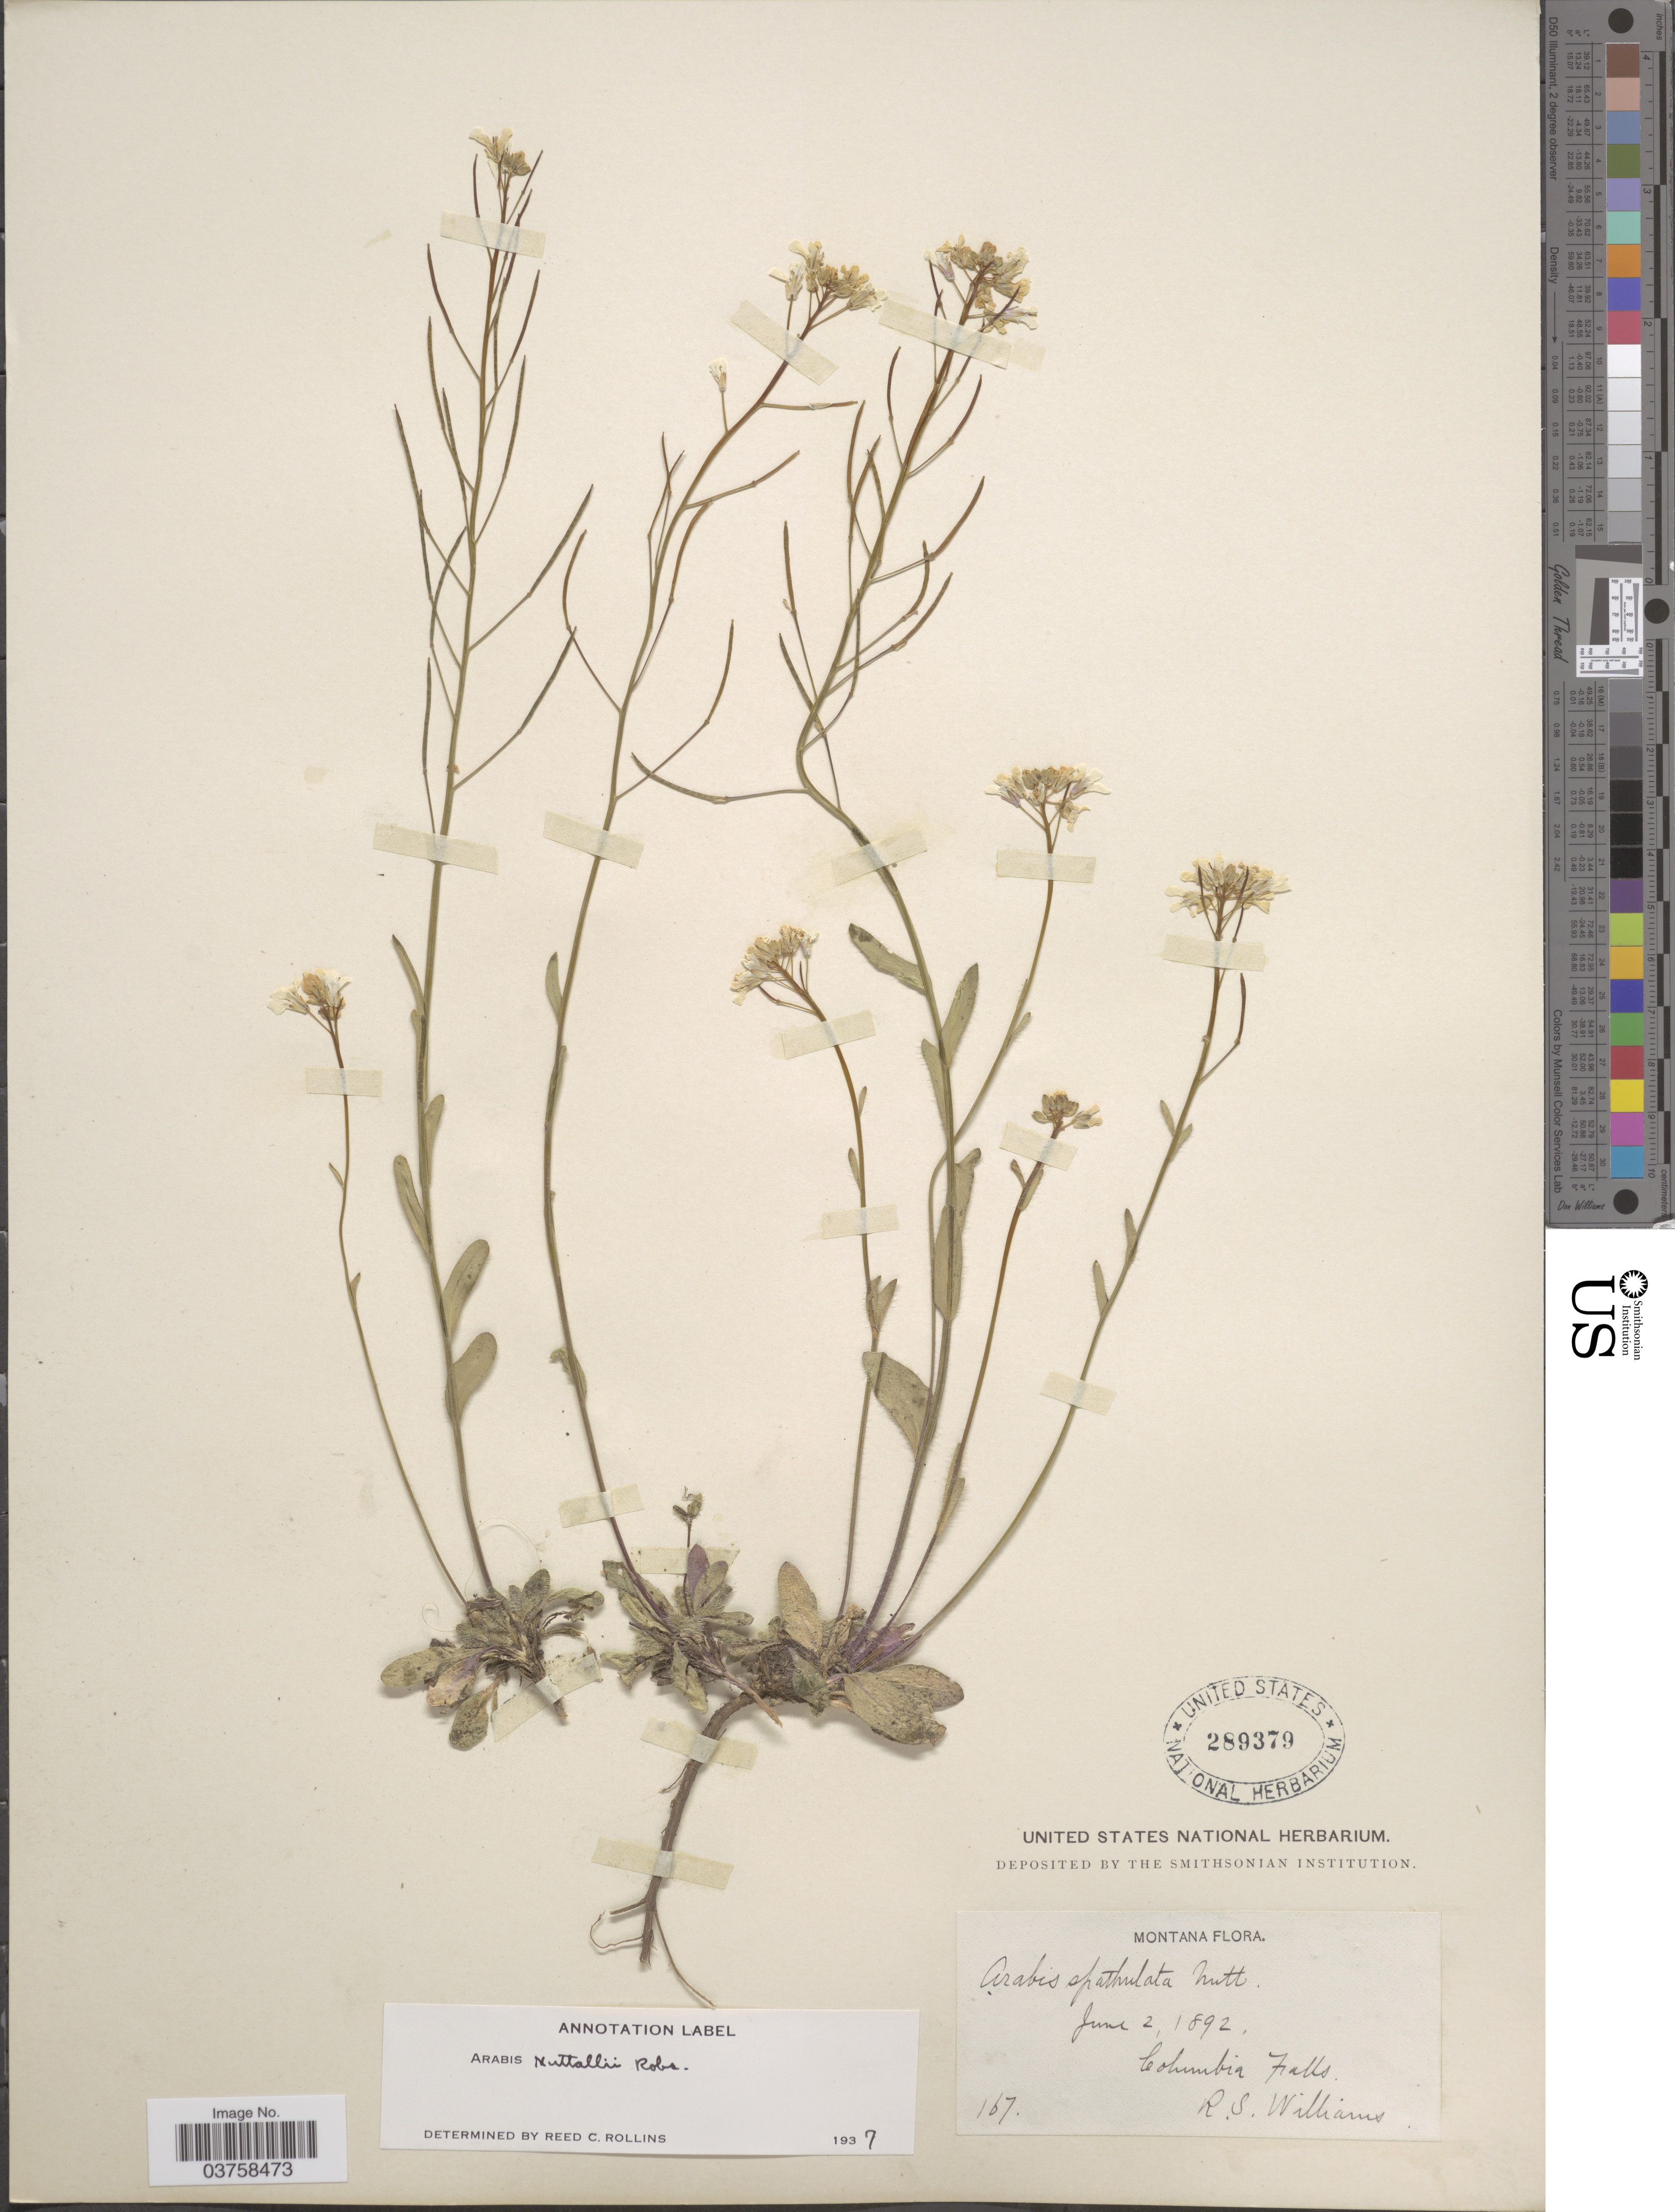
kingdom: Plantae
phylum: Tracheophyta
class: Magnoliopsida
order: Brassicales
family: Brassicaceae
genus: Arabis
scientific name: Arabis nuttallii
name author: B.L. Rob.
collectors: R. S. Williams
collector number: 167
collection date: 1892-06-02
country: United States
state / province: Montana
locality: Columbia Falls.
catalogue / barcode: US 289379